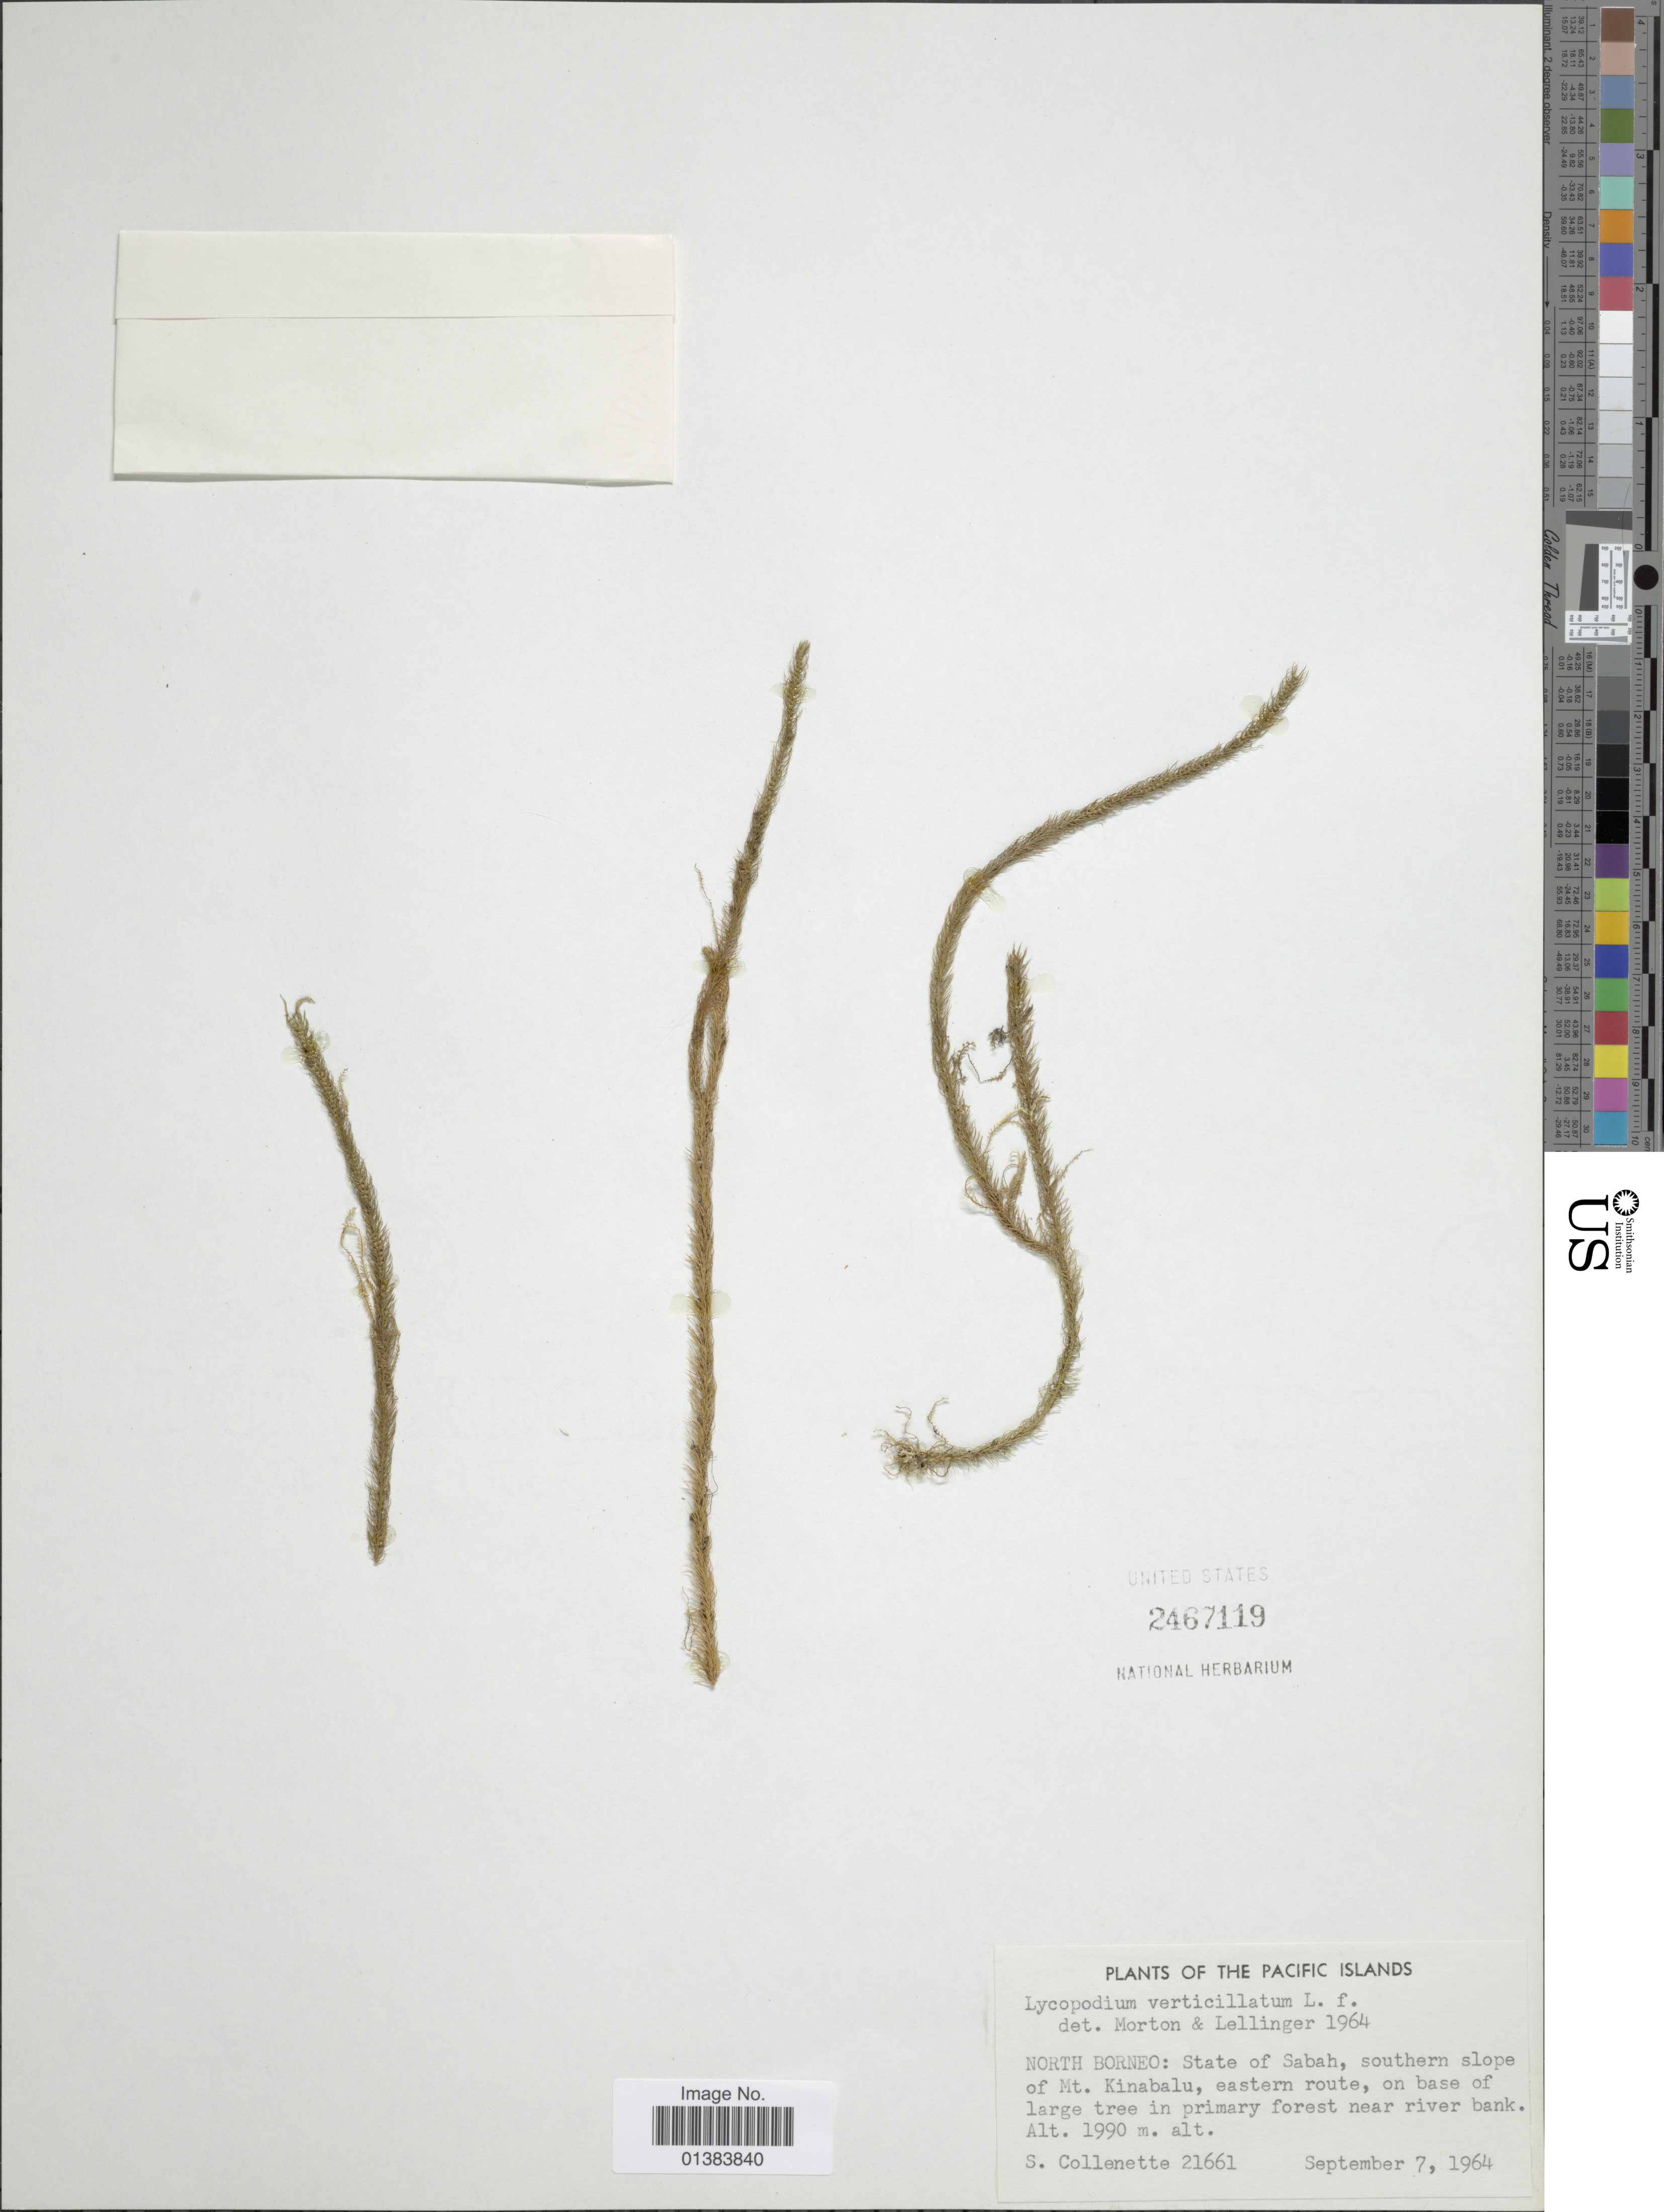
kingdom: Plantae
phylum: Tracheophyta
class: Lycopodiopsida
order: Lycopodiales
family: Lycopodiaceae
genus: Phlegmariurus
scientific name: Phlegmariurus verticillatus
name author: (L. f.) A. R. Field & Testo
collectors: S. Collenette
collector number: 21661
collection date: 1964-09-07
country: Malaysia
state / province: Sabah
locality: North Borneo: State of Sabah, southern slope of Mt. Kinabalu, eastern route, on base of large tree in primary forest near river bank, The Pacific Islands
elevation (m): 1990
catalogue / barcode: US 2467119